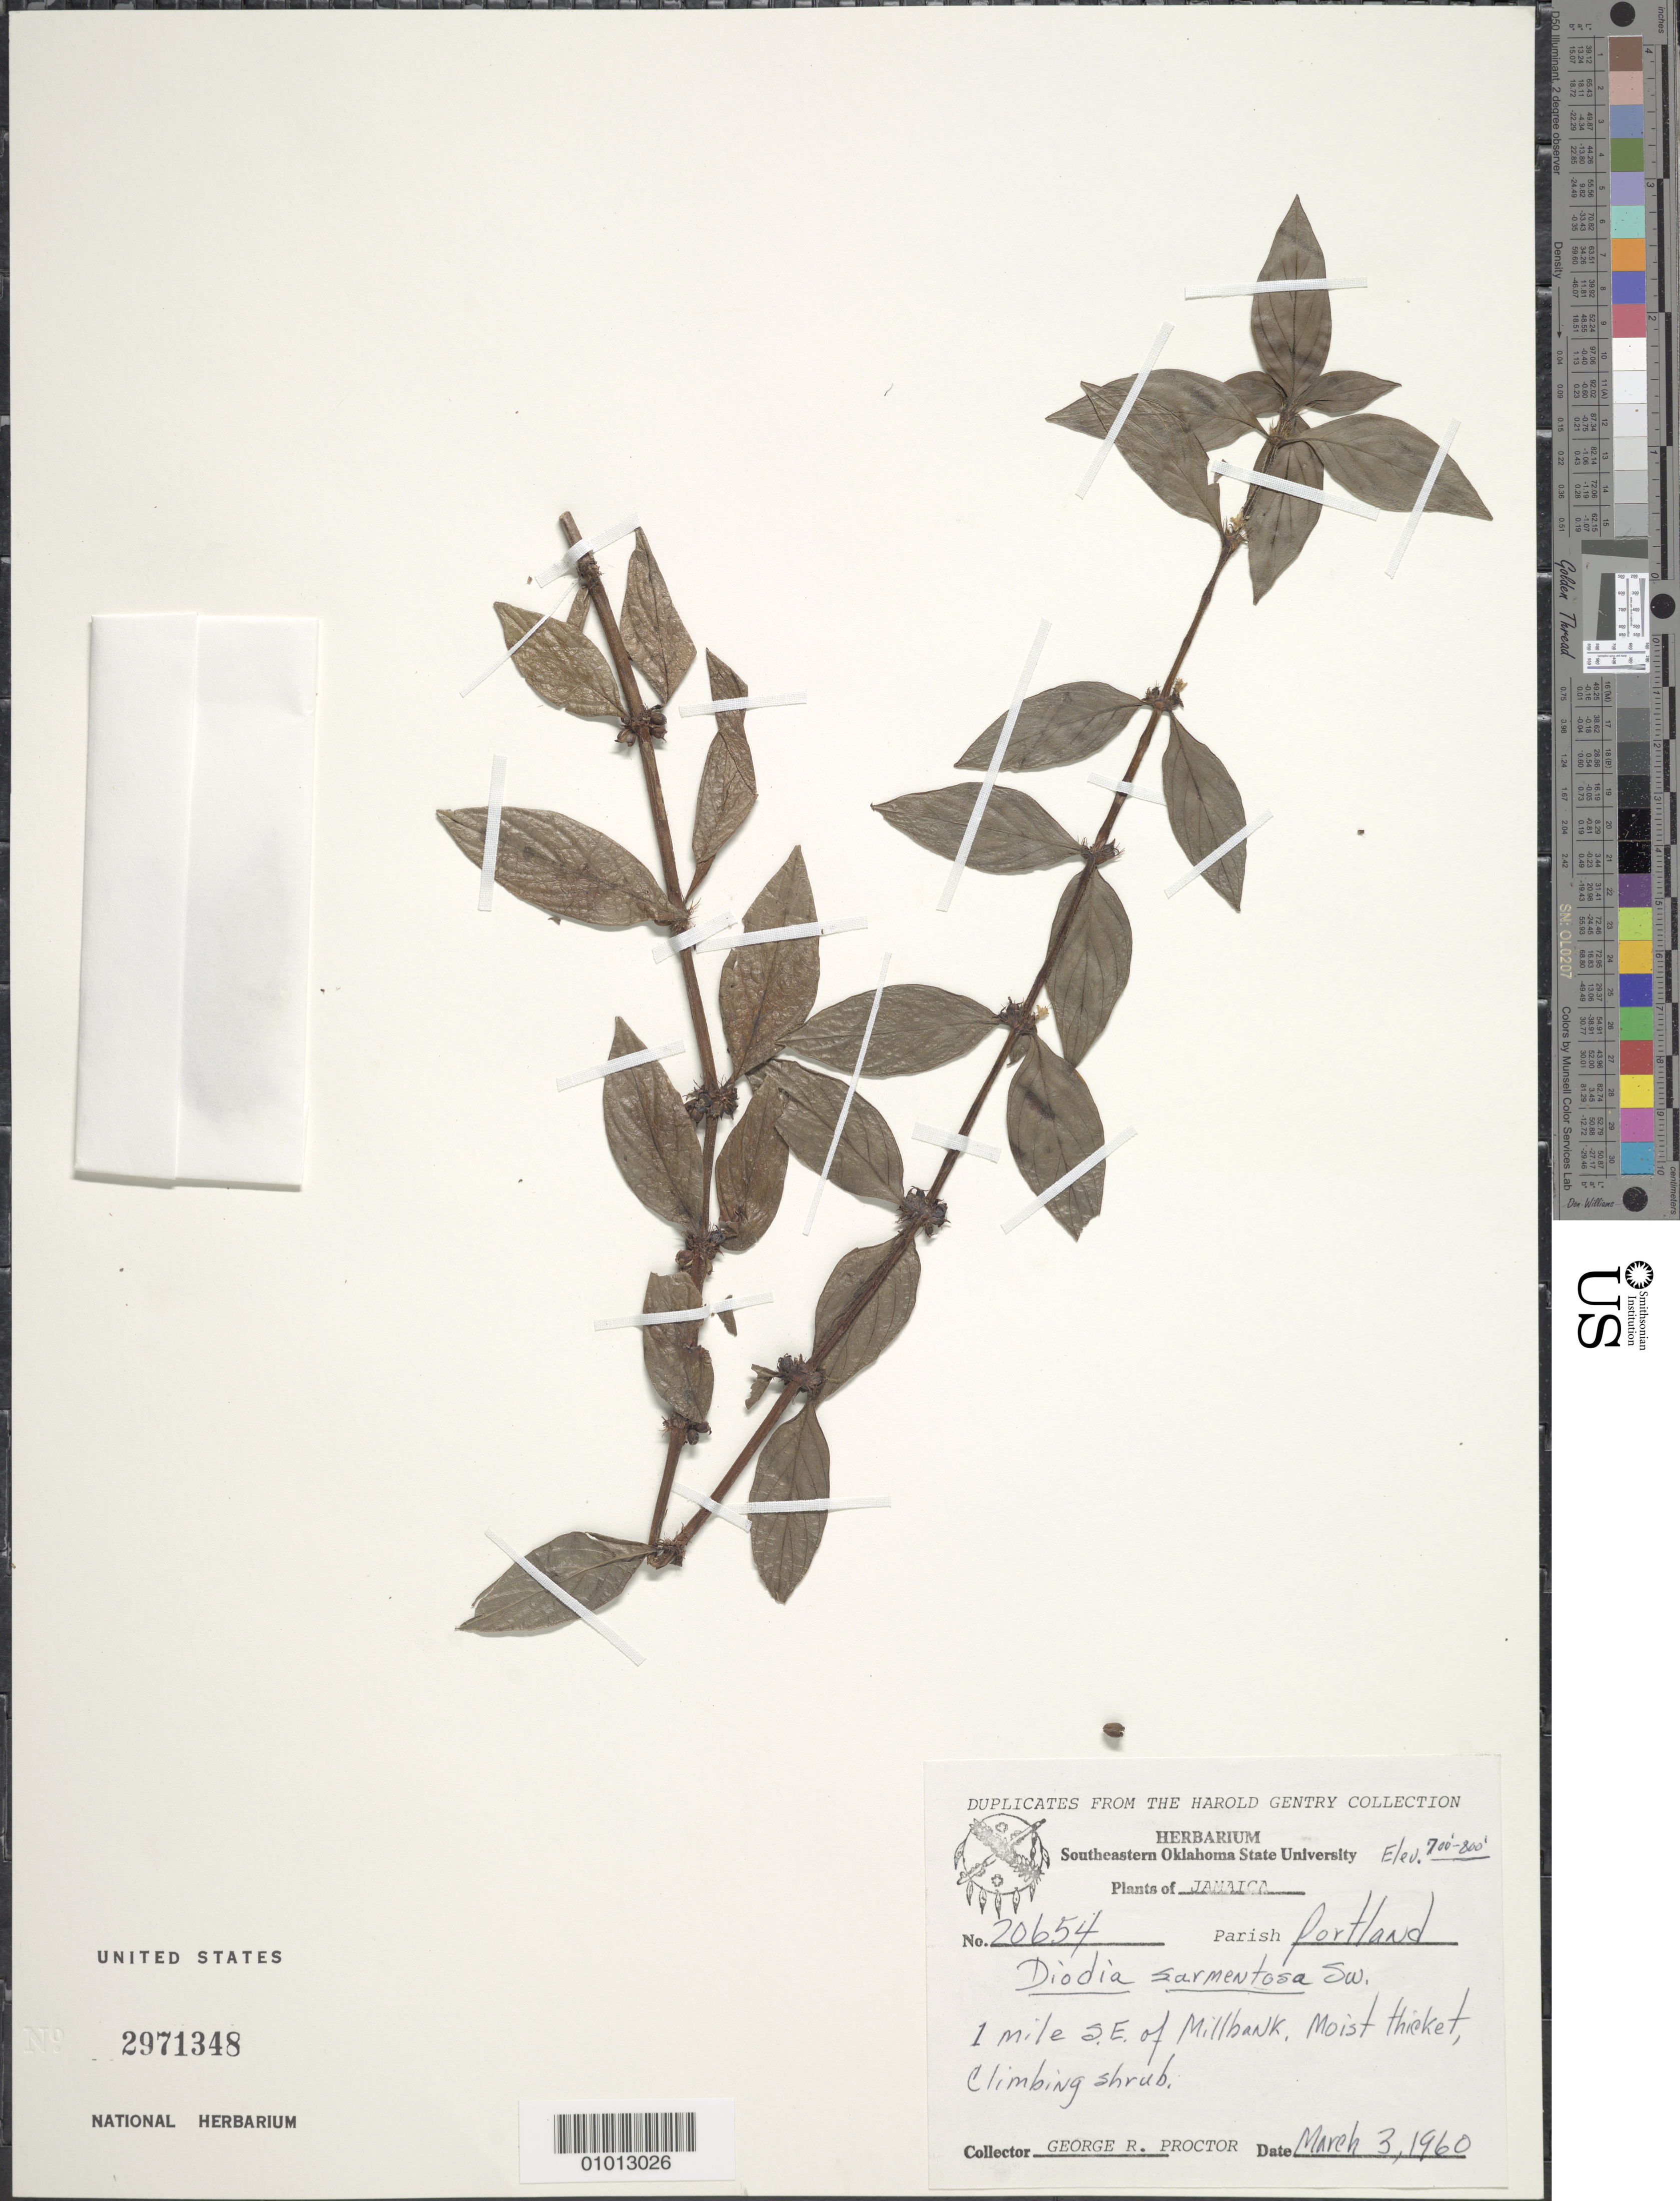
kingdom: Plantae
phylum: Tracheophyta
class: Magnoliopsida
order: Gentianales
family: Rubiaceae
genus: Diodia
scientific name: Diodia sarmentosa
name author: Sw.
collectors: G. R. Proctor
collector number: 20654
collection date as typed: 03 Mar 1960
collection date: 1960-03-03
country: Jamaica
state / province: Portland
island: Jamaica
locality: One mile SE of Millbank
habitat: Moist thicket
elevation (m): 213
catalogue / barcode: US 2971348